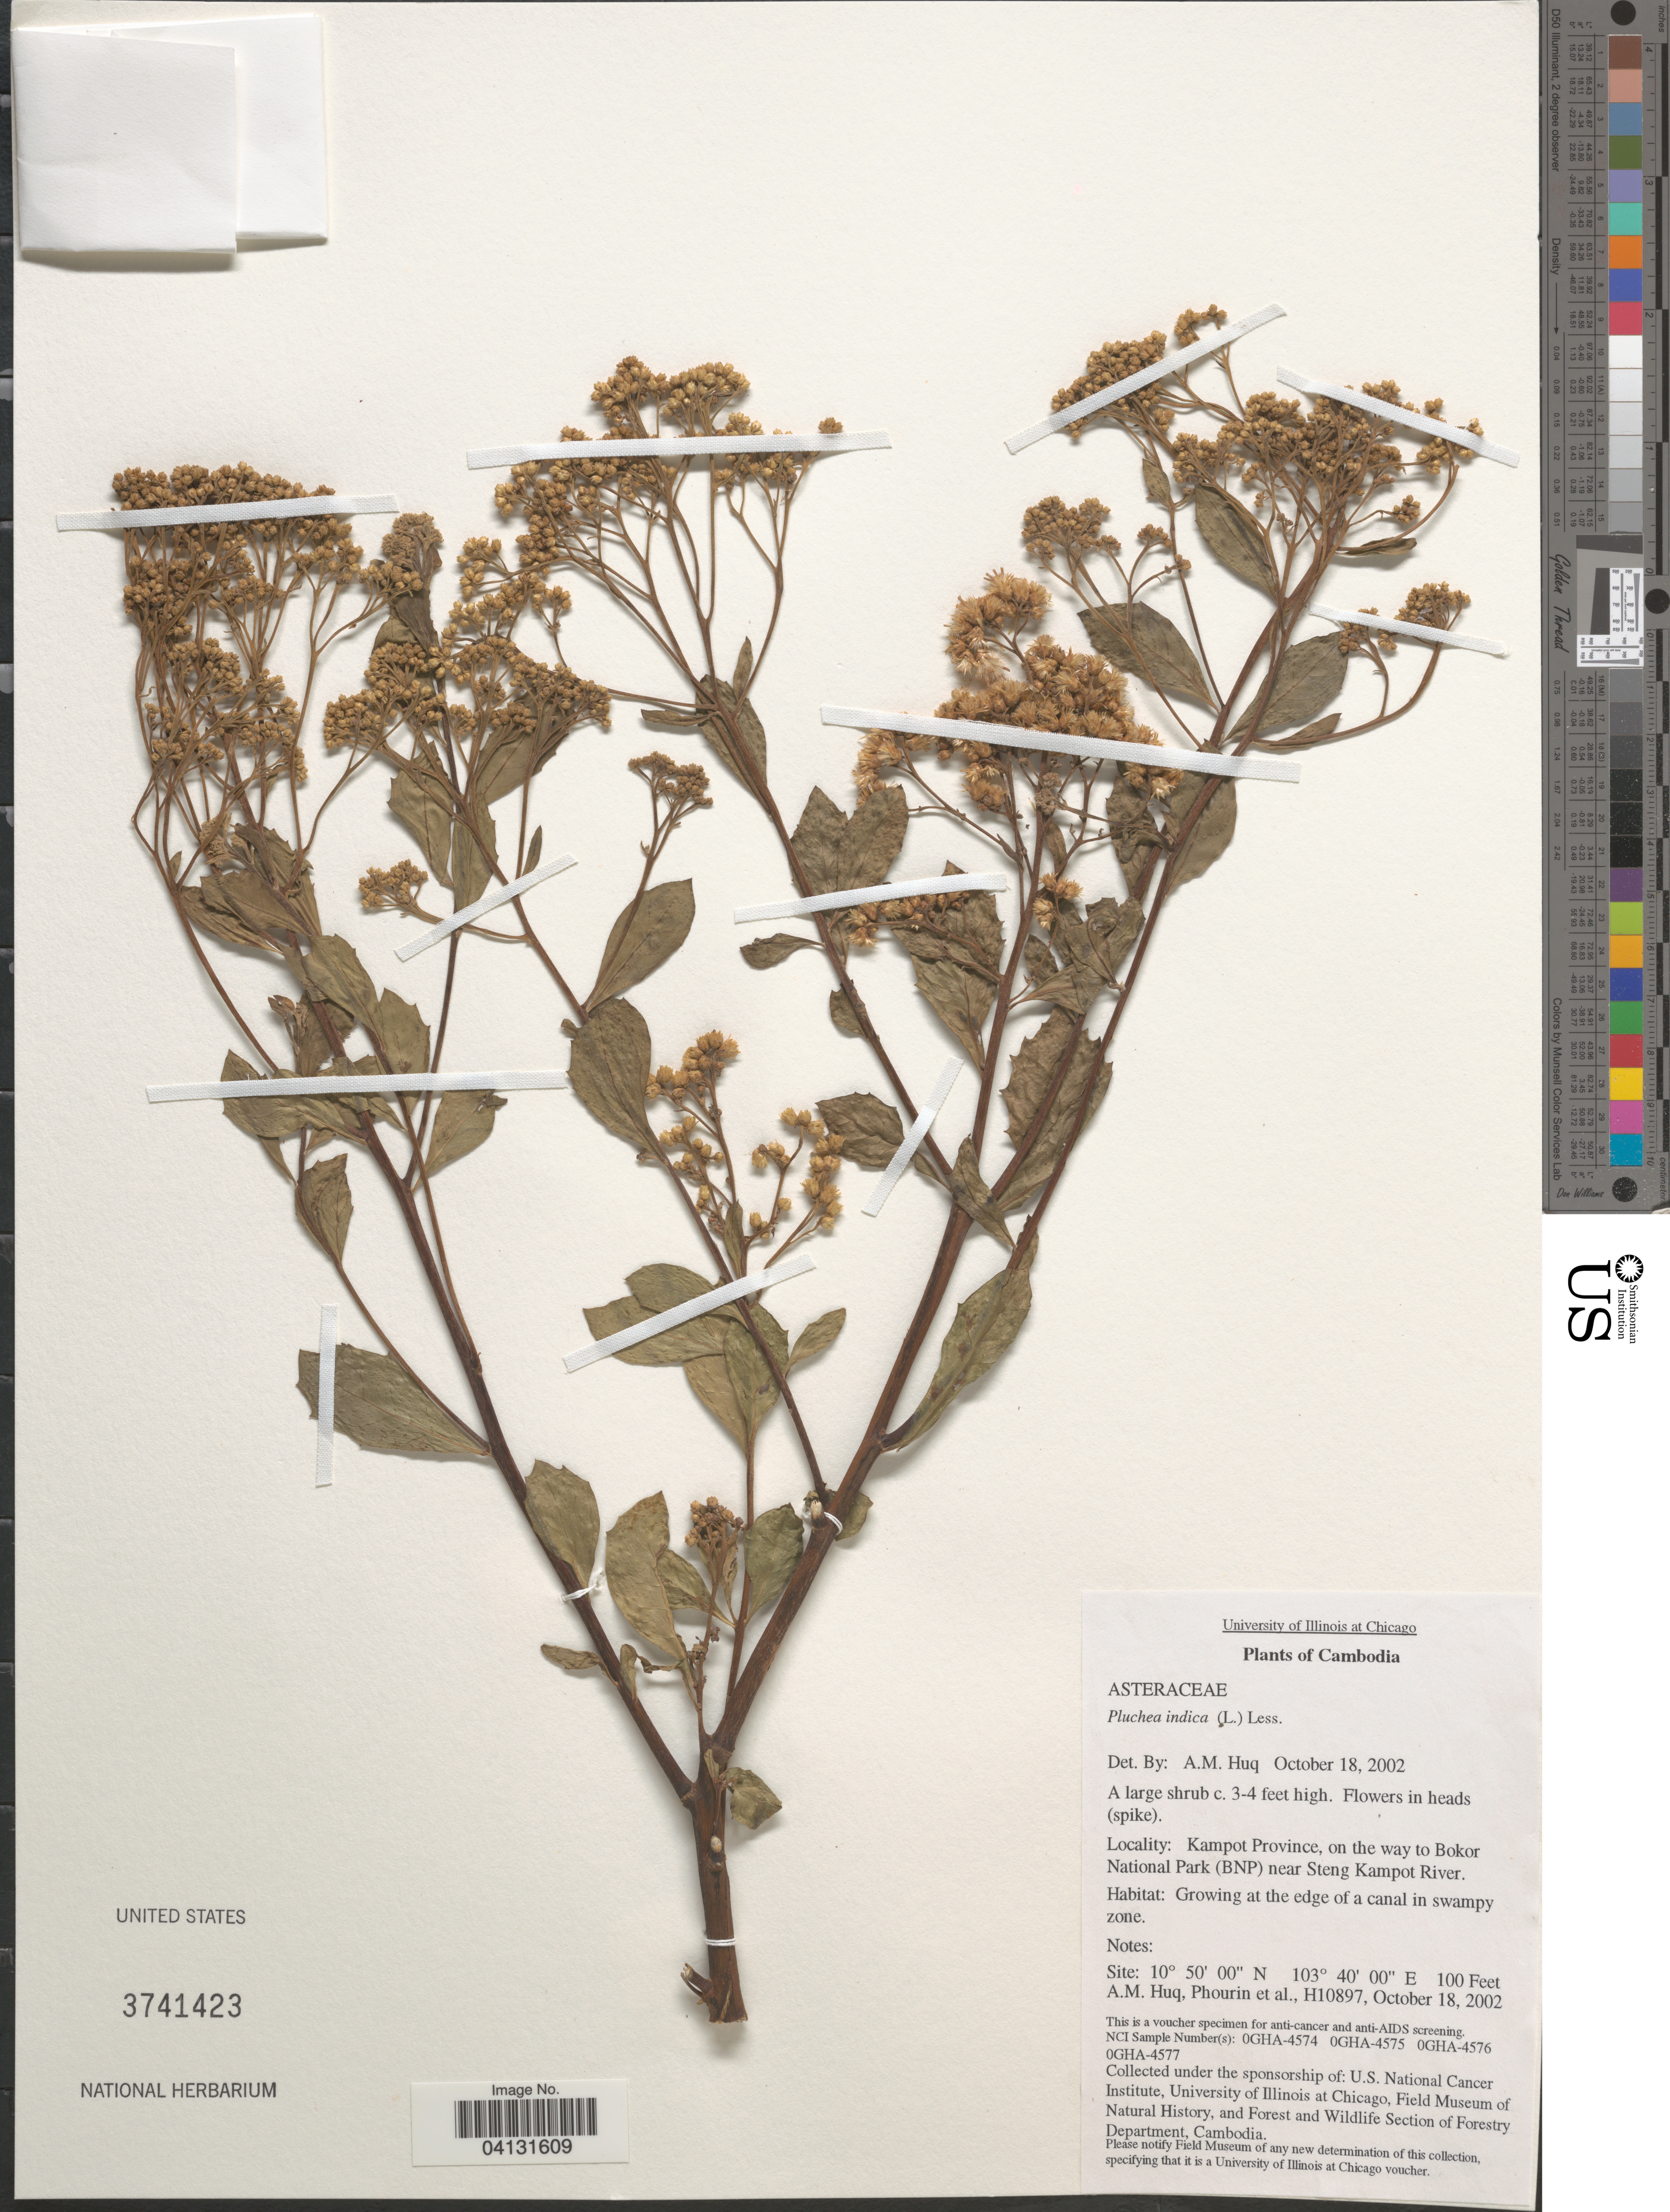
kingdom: Plantae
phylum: Tracheophyta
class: Magnoliopsida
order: Asterales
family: Asteraceae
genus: Pluchea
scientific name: Pluchea indica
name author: (L.) Less.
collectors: A. M. Huq, -- Phourin & et al.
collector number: H10897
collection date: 2002-10-18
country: Cambodia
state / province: Kâmpât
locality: Kampot Province, on the way to Bokor National Park (BNP) near Steng Kampot River.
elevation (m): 30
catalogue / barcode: US 3741423